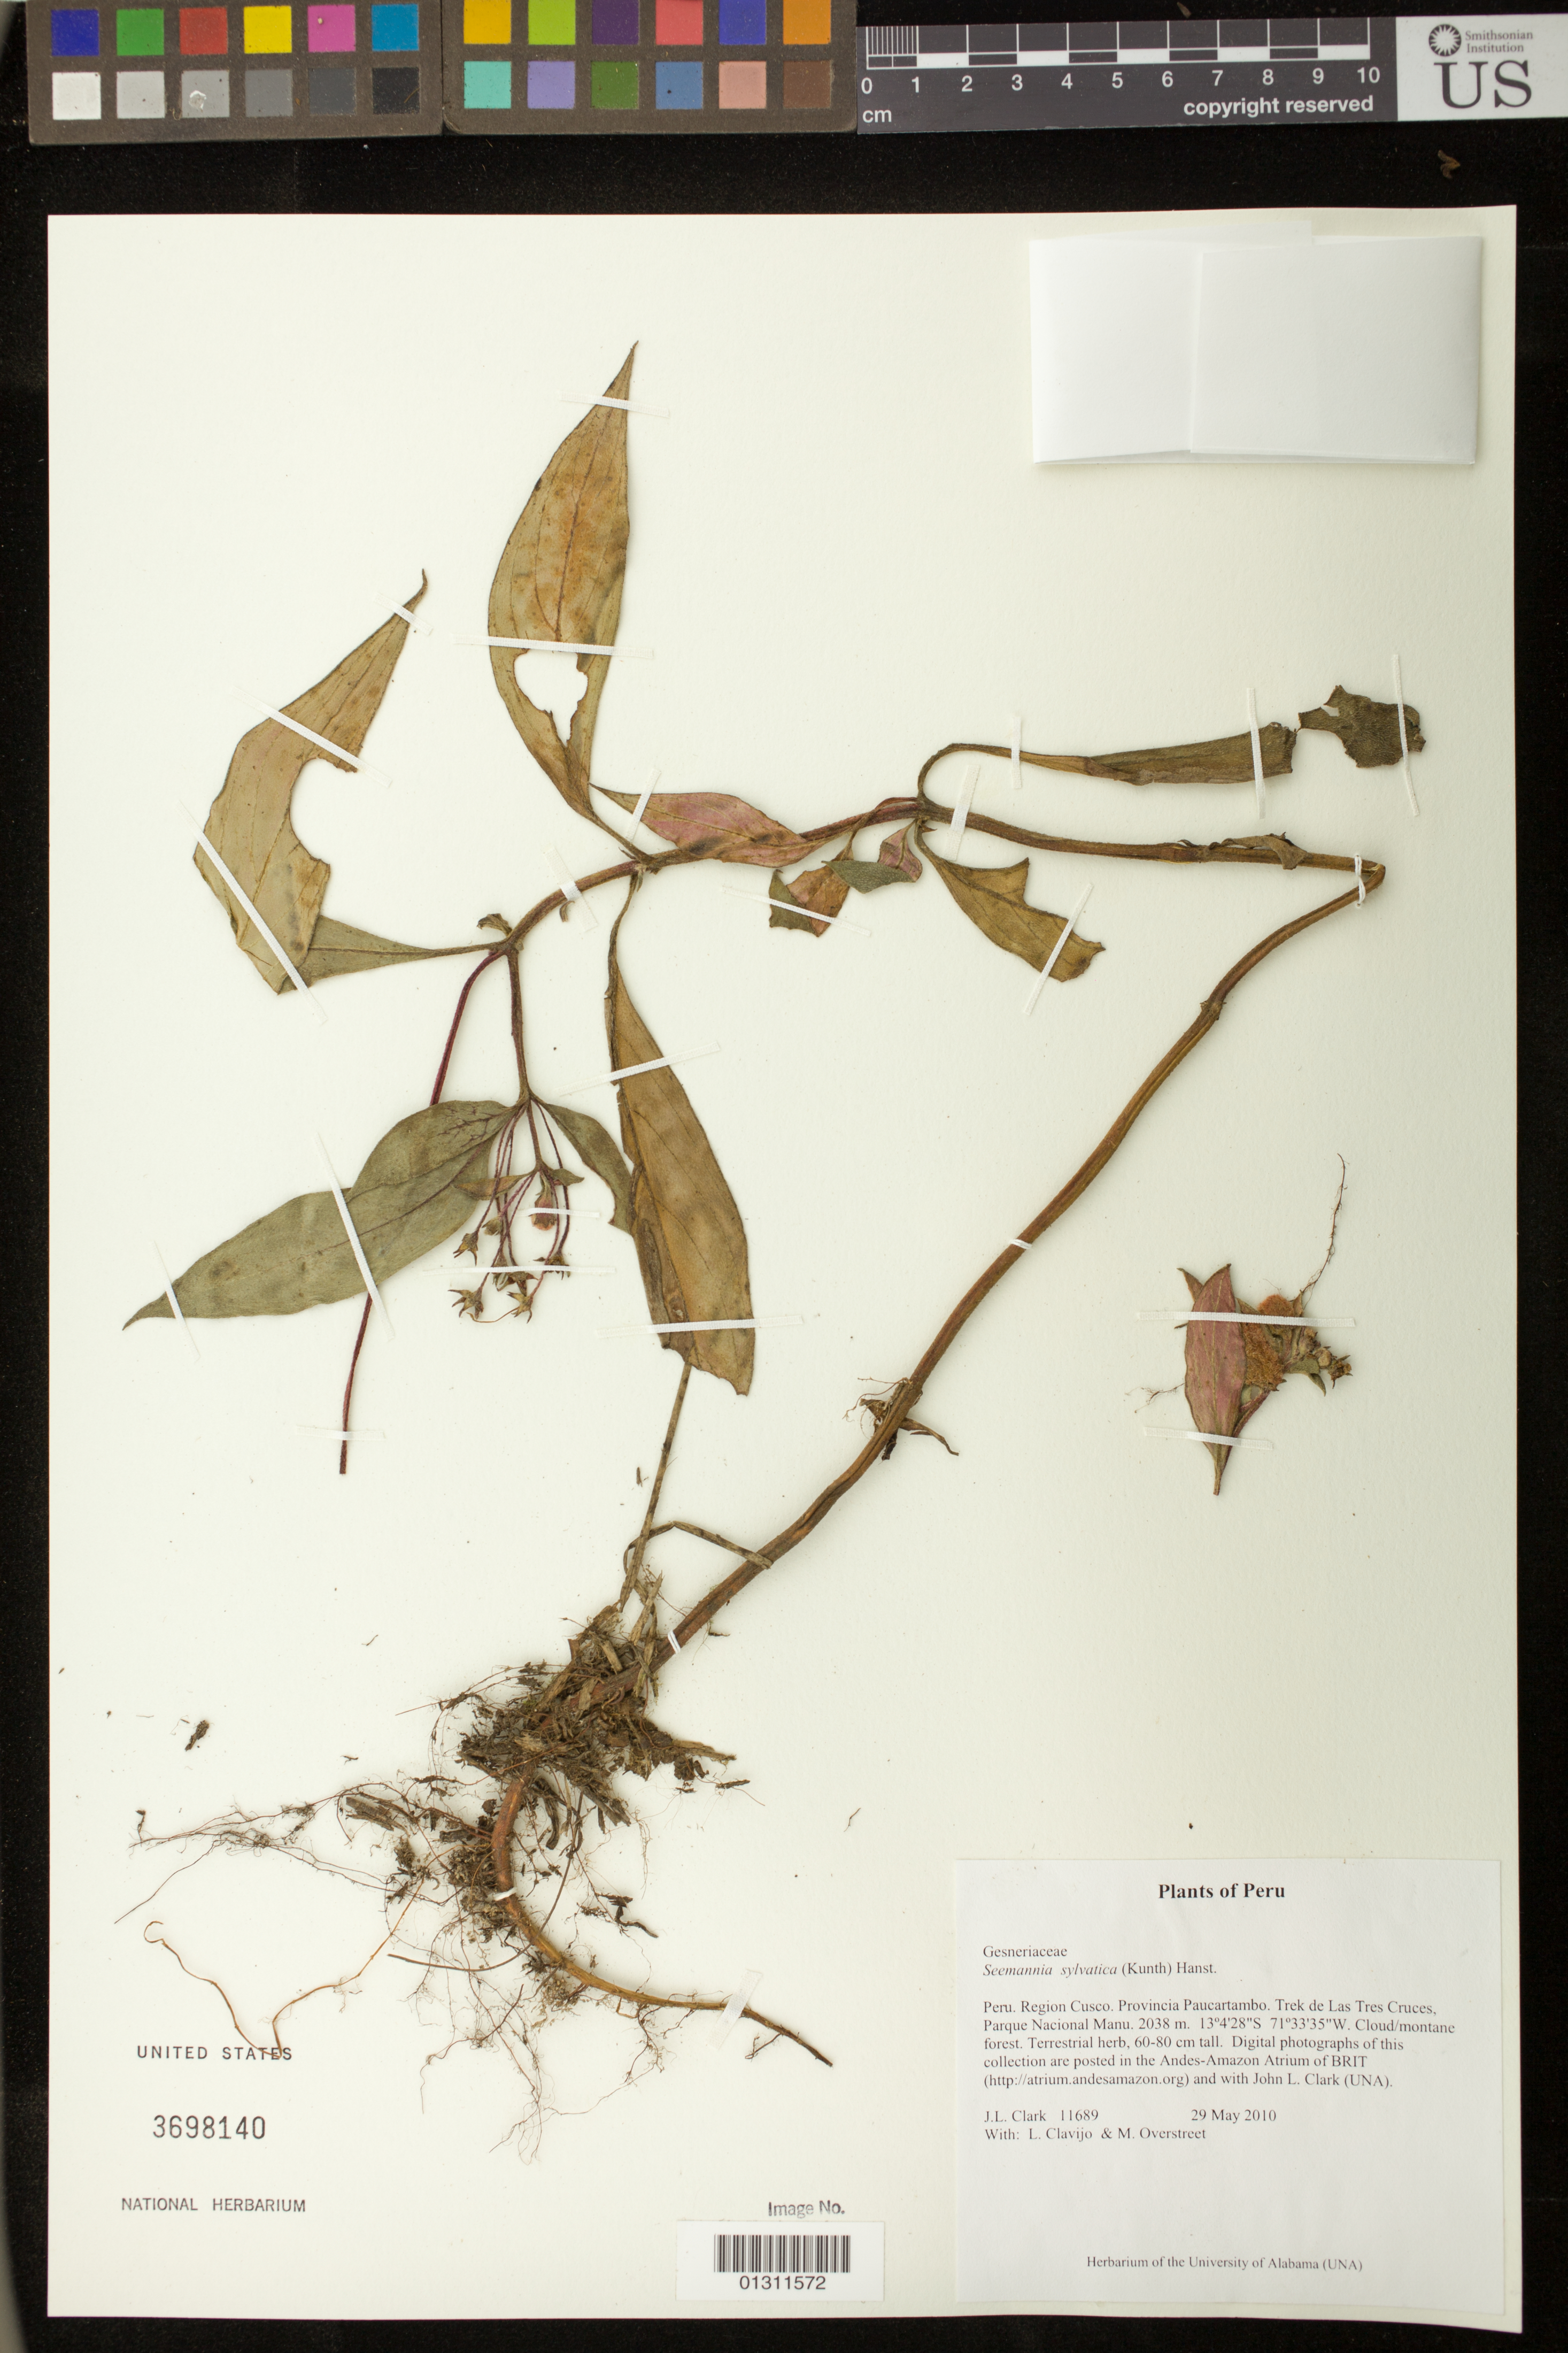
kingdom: Plantae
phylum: Tracheophyta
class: Magnoliopsida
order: Lamiales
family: Gesneriaceae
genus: Seemannia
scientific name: Seemannia sylvatica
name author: (Kunth) Hanst.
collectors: J. L. Clark, L. Clavijo & M. Overstreet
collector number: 11689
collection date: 2010-05-29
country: Peru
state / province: Cusco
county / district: Paucartambo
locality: Trek de Las Tres Cruces, Parque nacional Manu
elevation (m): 2038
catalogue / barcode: US 3698140